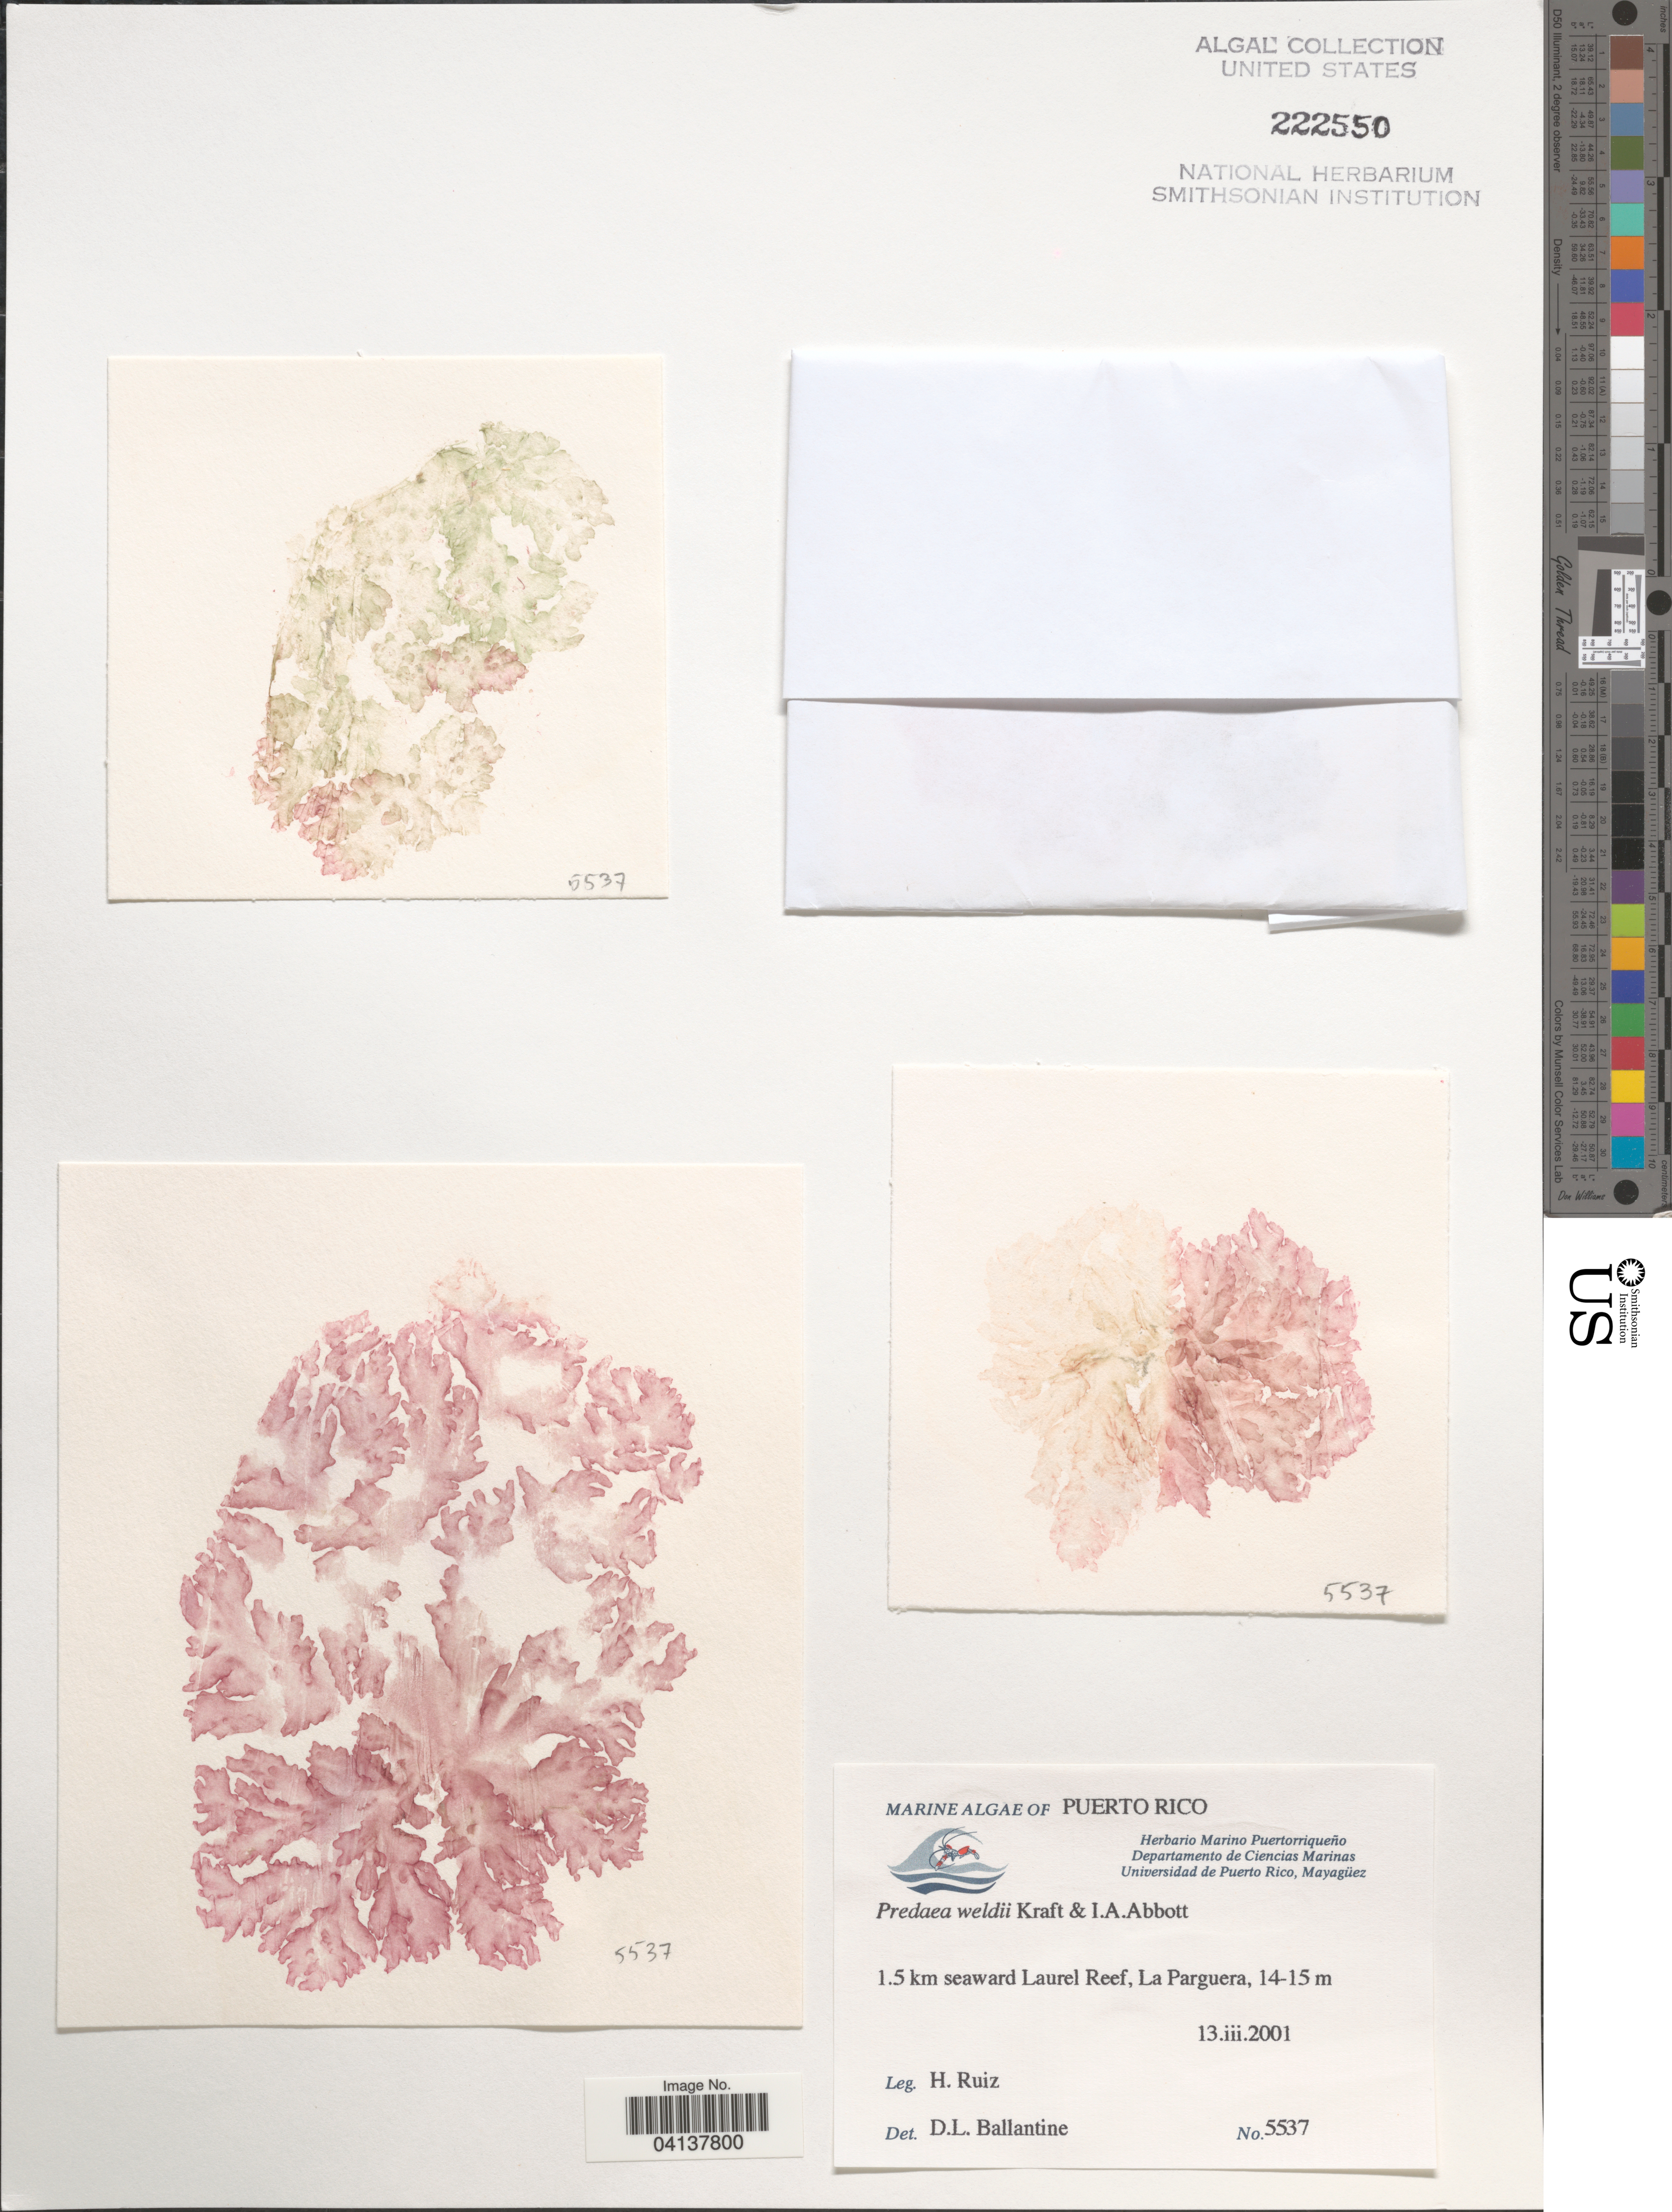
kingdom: Plantae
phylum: Rhodophyta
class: Florideophyceae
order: Nemastomatales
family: Nemastomataceae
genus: Predaea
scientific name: Predaea weldii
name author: G.T.Kraft & I.A. Abbott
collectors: H. Ruiz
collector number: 5537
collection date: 2001-03-13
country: Puerto Rico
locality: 1.5 km seaward Laurel Reef, La Parguera.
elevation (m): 14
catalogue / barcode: US 222550